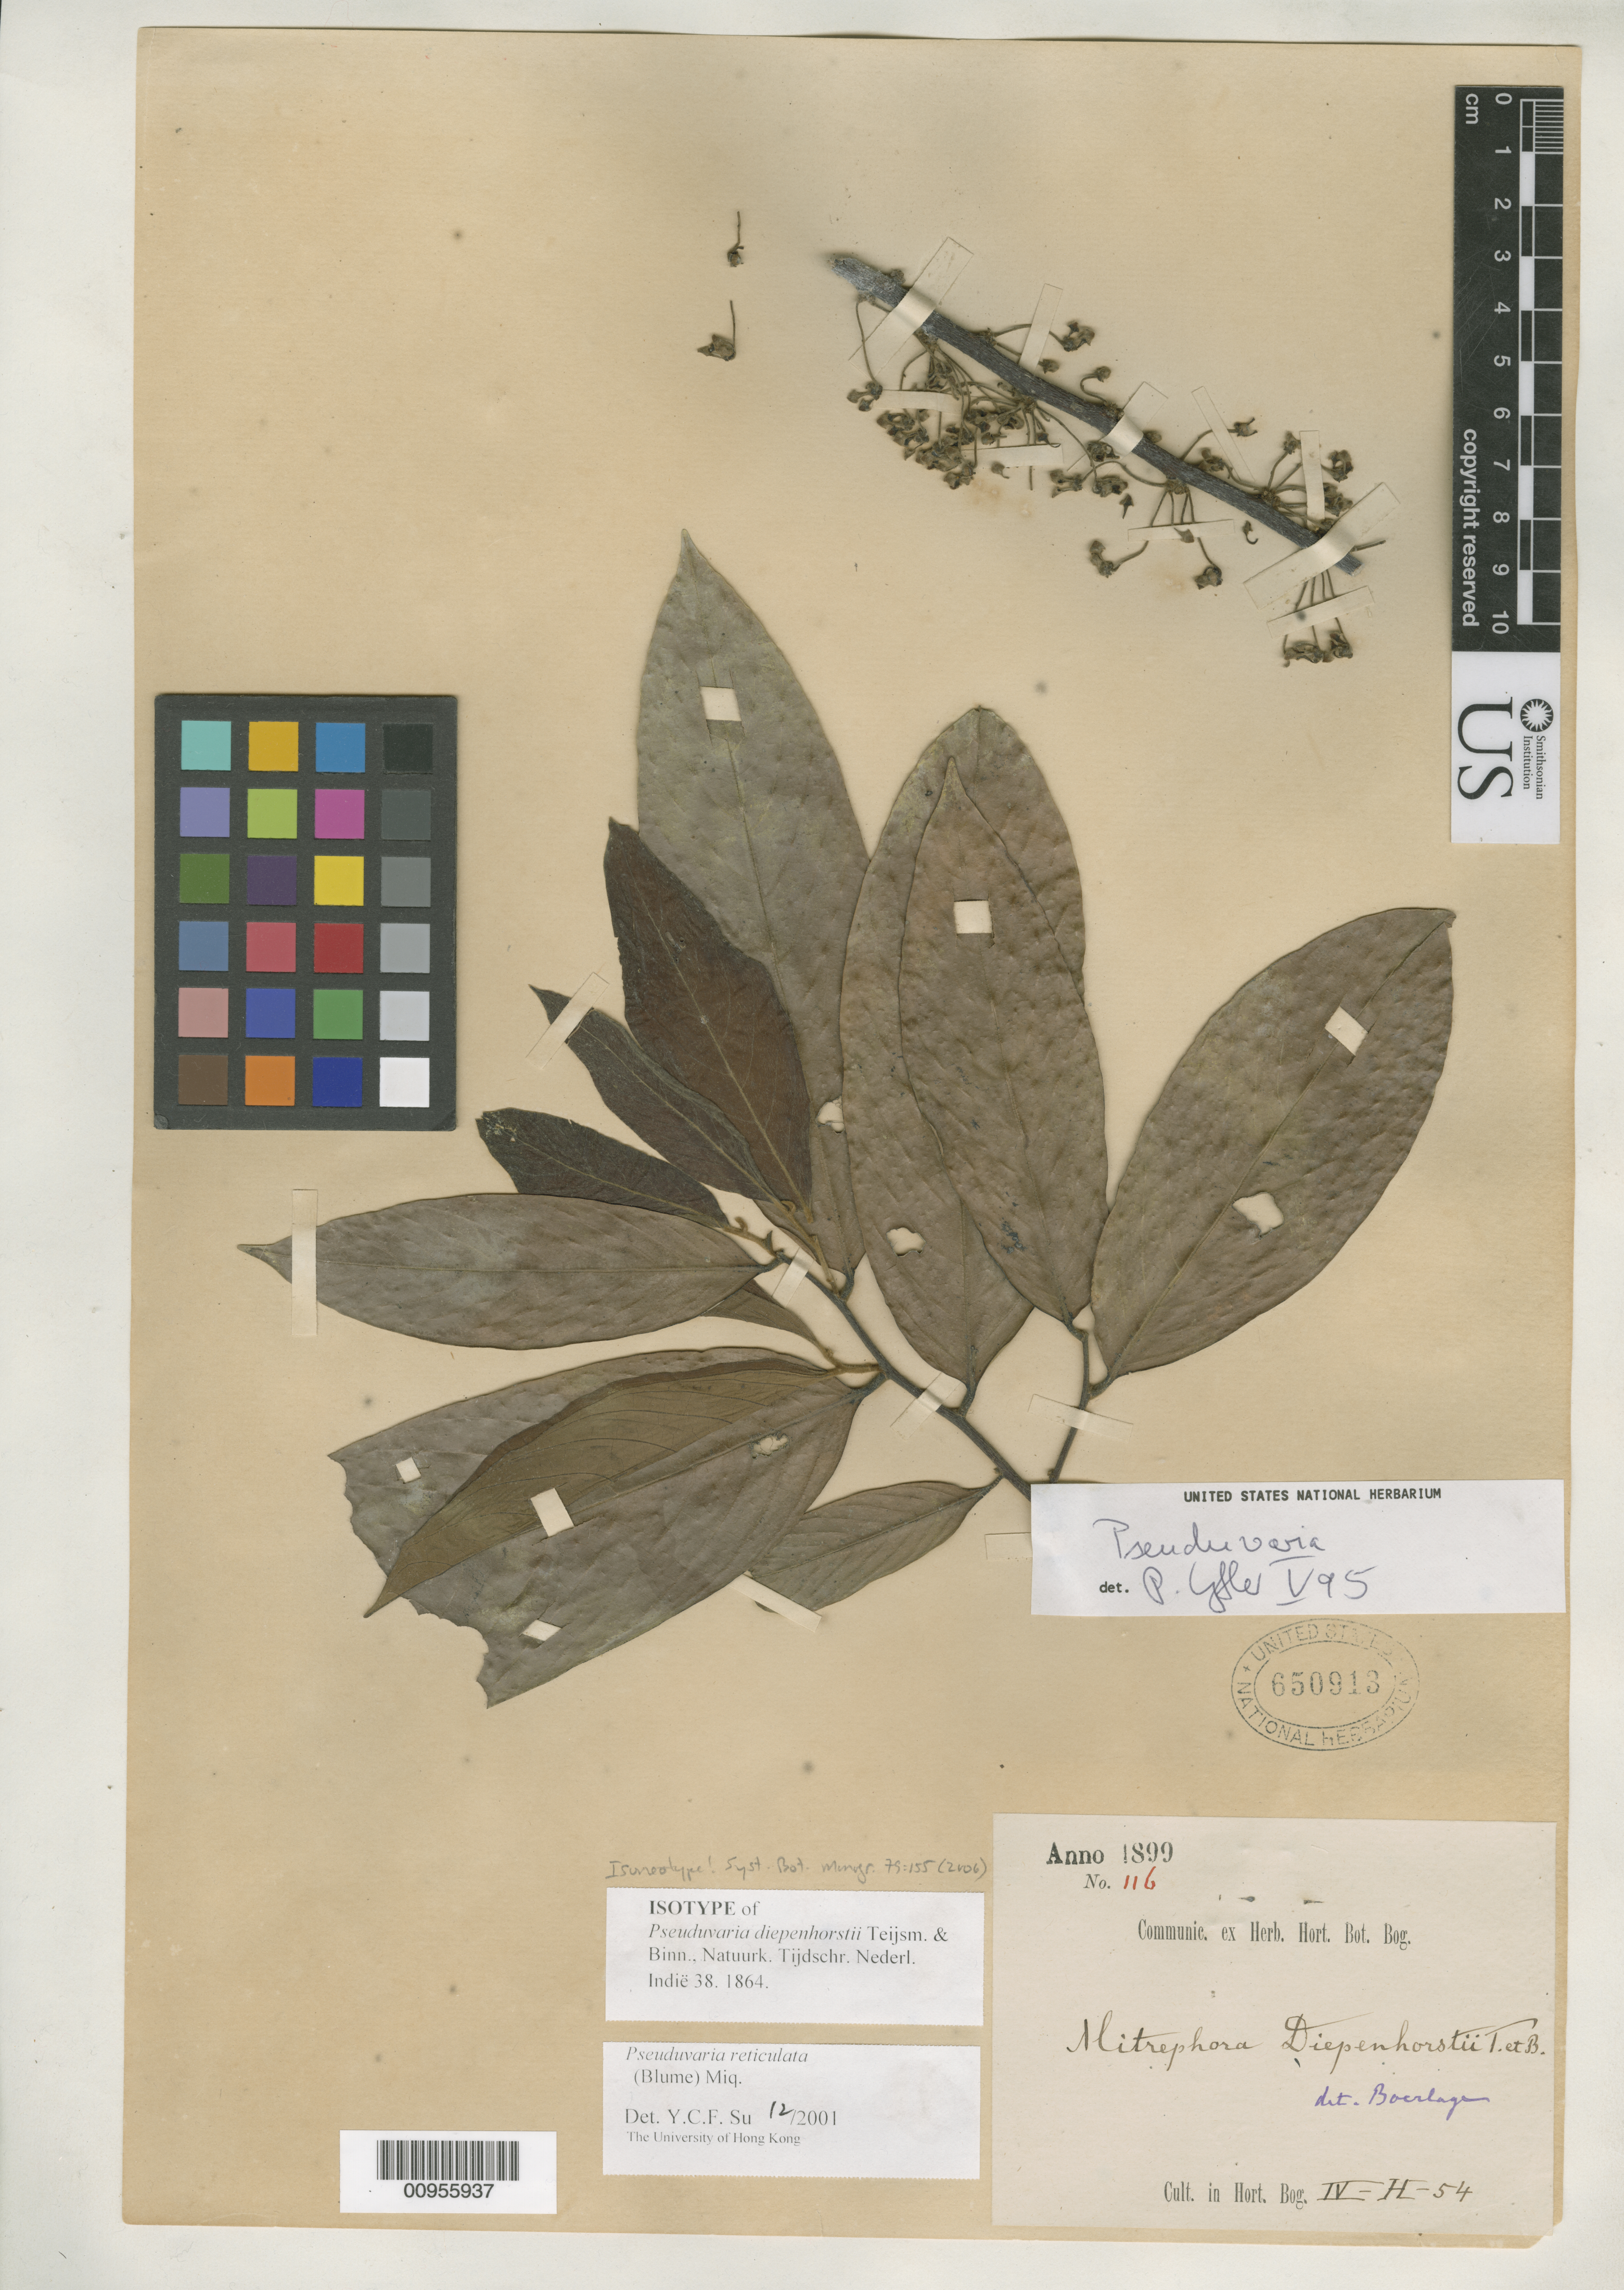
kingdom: Plantae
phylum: Tracheophyta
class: Magnoliopsida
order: Magnoliales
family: Annonaceae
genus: Pseuduvaria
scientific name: Pseuduvaria diepenhorstii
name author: Teijsmann & Binn.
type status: Isoneotype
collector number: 116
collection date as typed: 1899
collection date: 1899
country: Indonesia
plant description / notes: Published earlier as Mitrephora diepenhorstii Teijsm. & Binnend. (nom. nud.), Cat. Hort. Bot. Bogor. 175 (1856).; Cult. In Hort. Bog. IV-H-54.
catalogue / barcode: US 650913